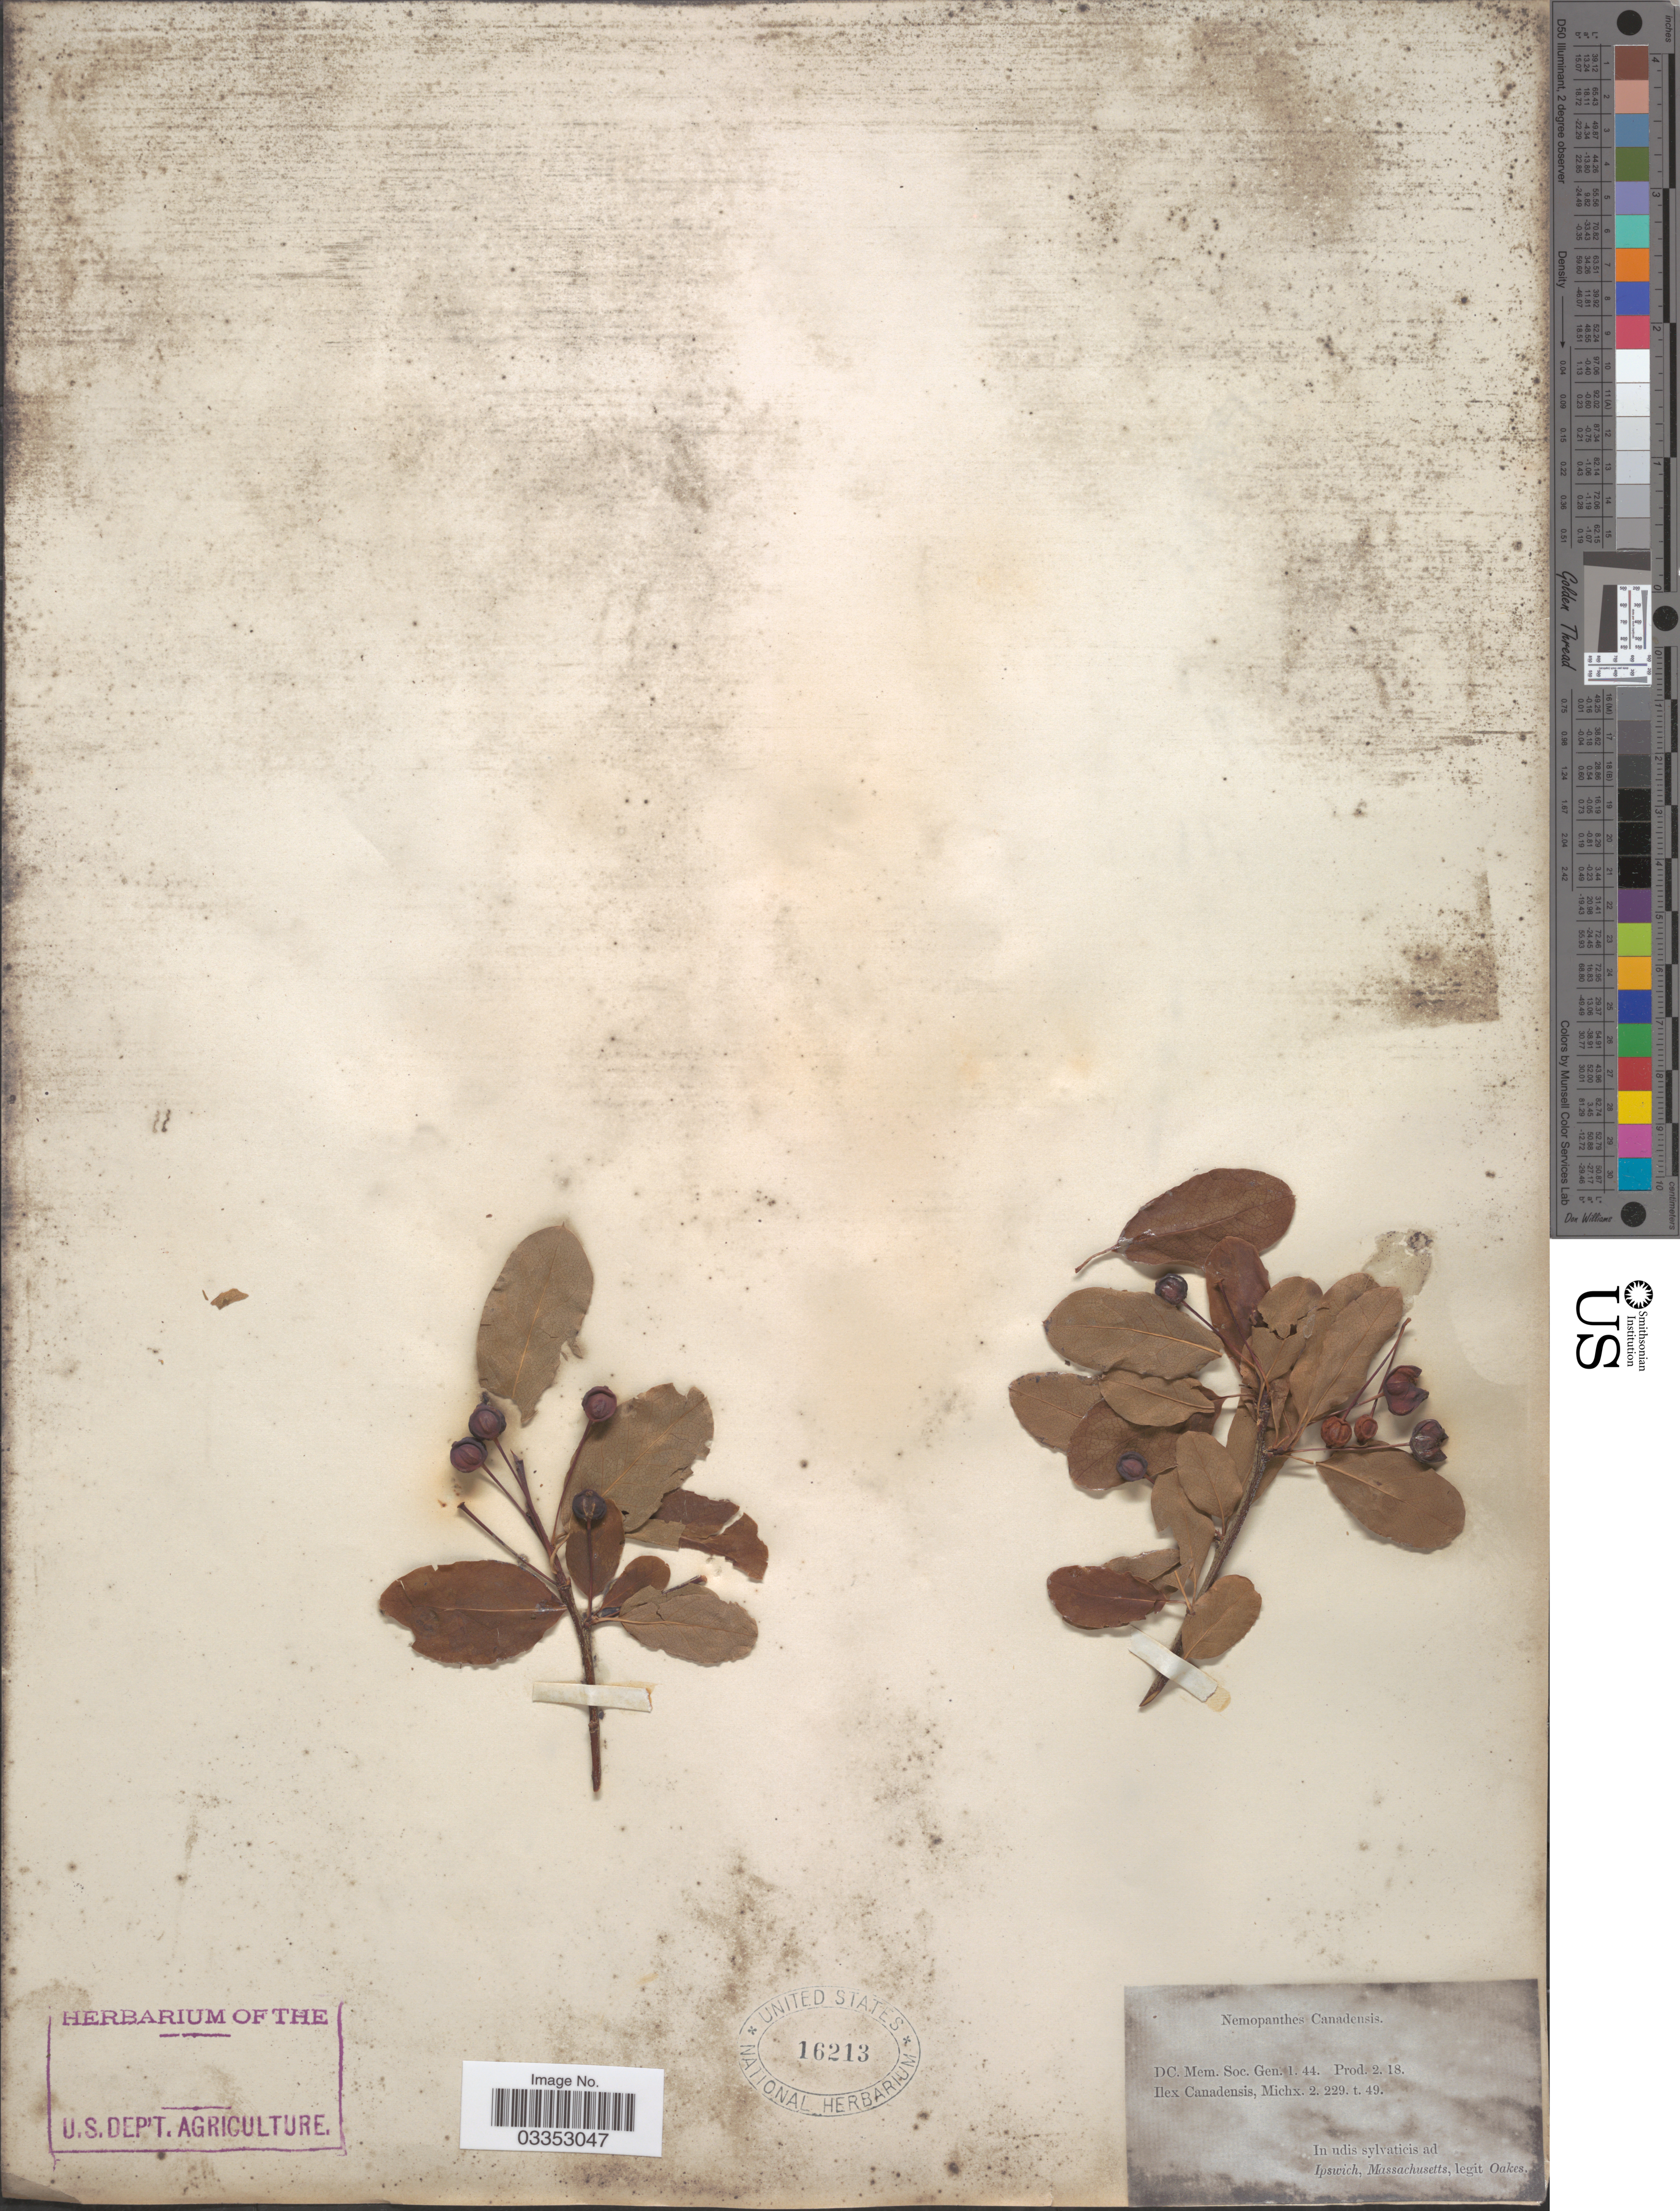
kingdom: Plantae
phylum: Tracheophyta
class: Magnoliopsida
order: Aquifoliales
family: Aquifoliaceae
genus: Nemopanthus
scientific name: Nemopanthus mucronatus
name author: (L.) Trel.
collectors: -. Oakes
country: United States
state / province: Massachusetts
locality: In udis sylvaticis ad Ipswich.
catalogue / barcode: US 16213